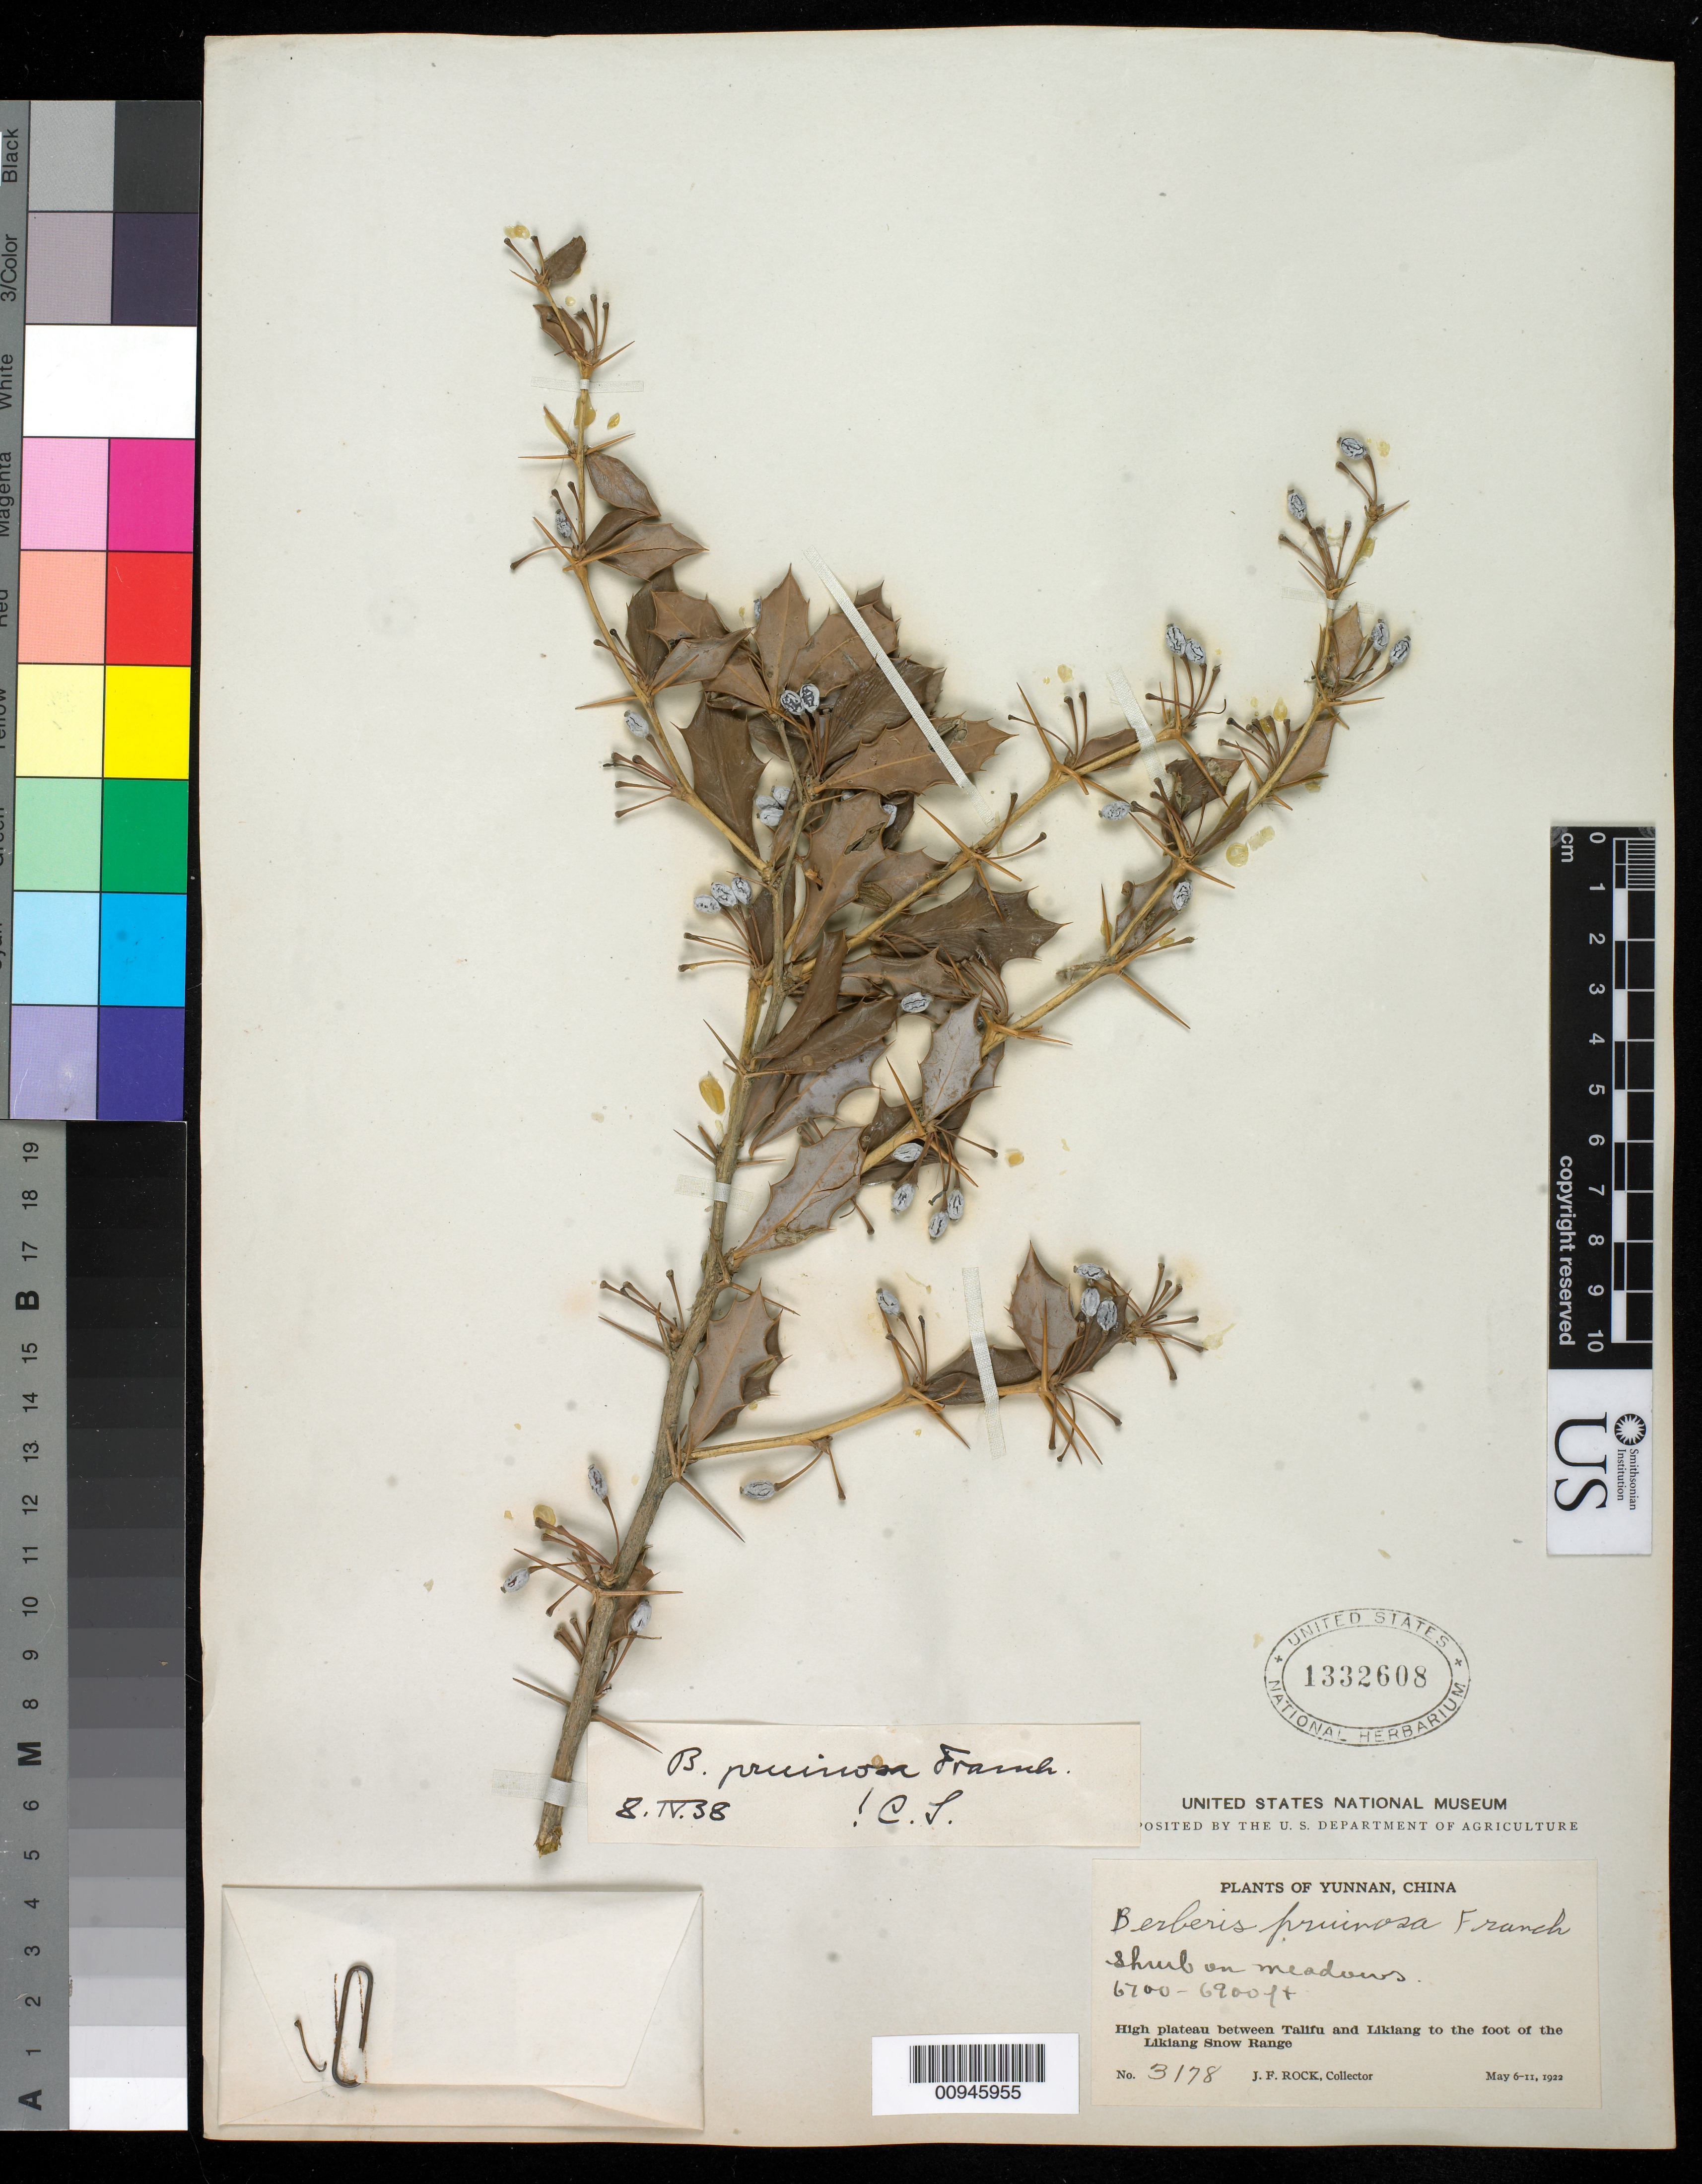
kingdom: Plantae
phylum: Tracheophyta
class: Magnoliopsida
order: Ranunculales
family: Berberidaceae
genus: Berberis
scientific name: Berberis pruinosa var. vitridifolia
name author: C. K. Schneider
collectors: J. F. Rock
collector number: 3178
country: China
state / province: Yunnan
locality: High plateau between Talifu and Likiang to the foot of the Likiang Snow Range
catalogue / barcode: US 1332608